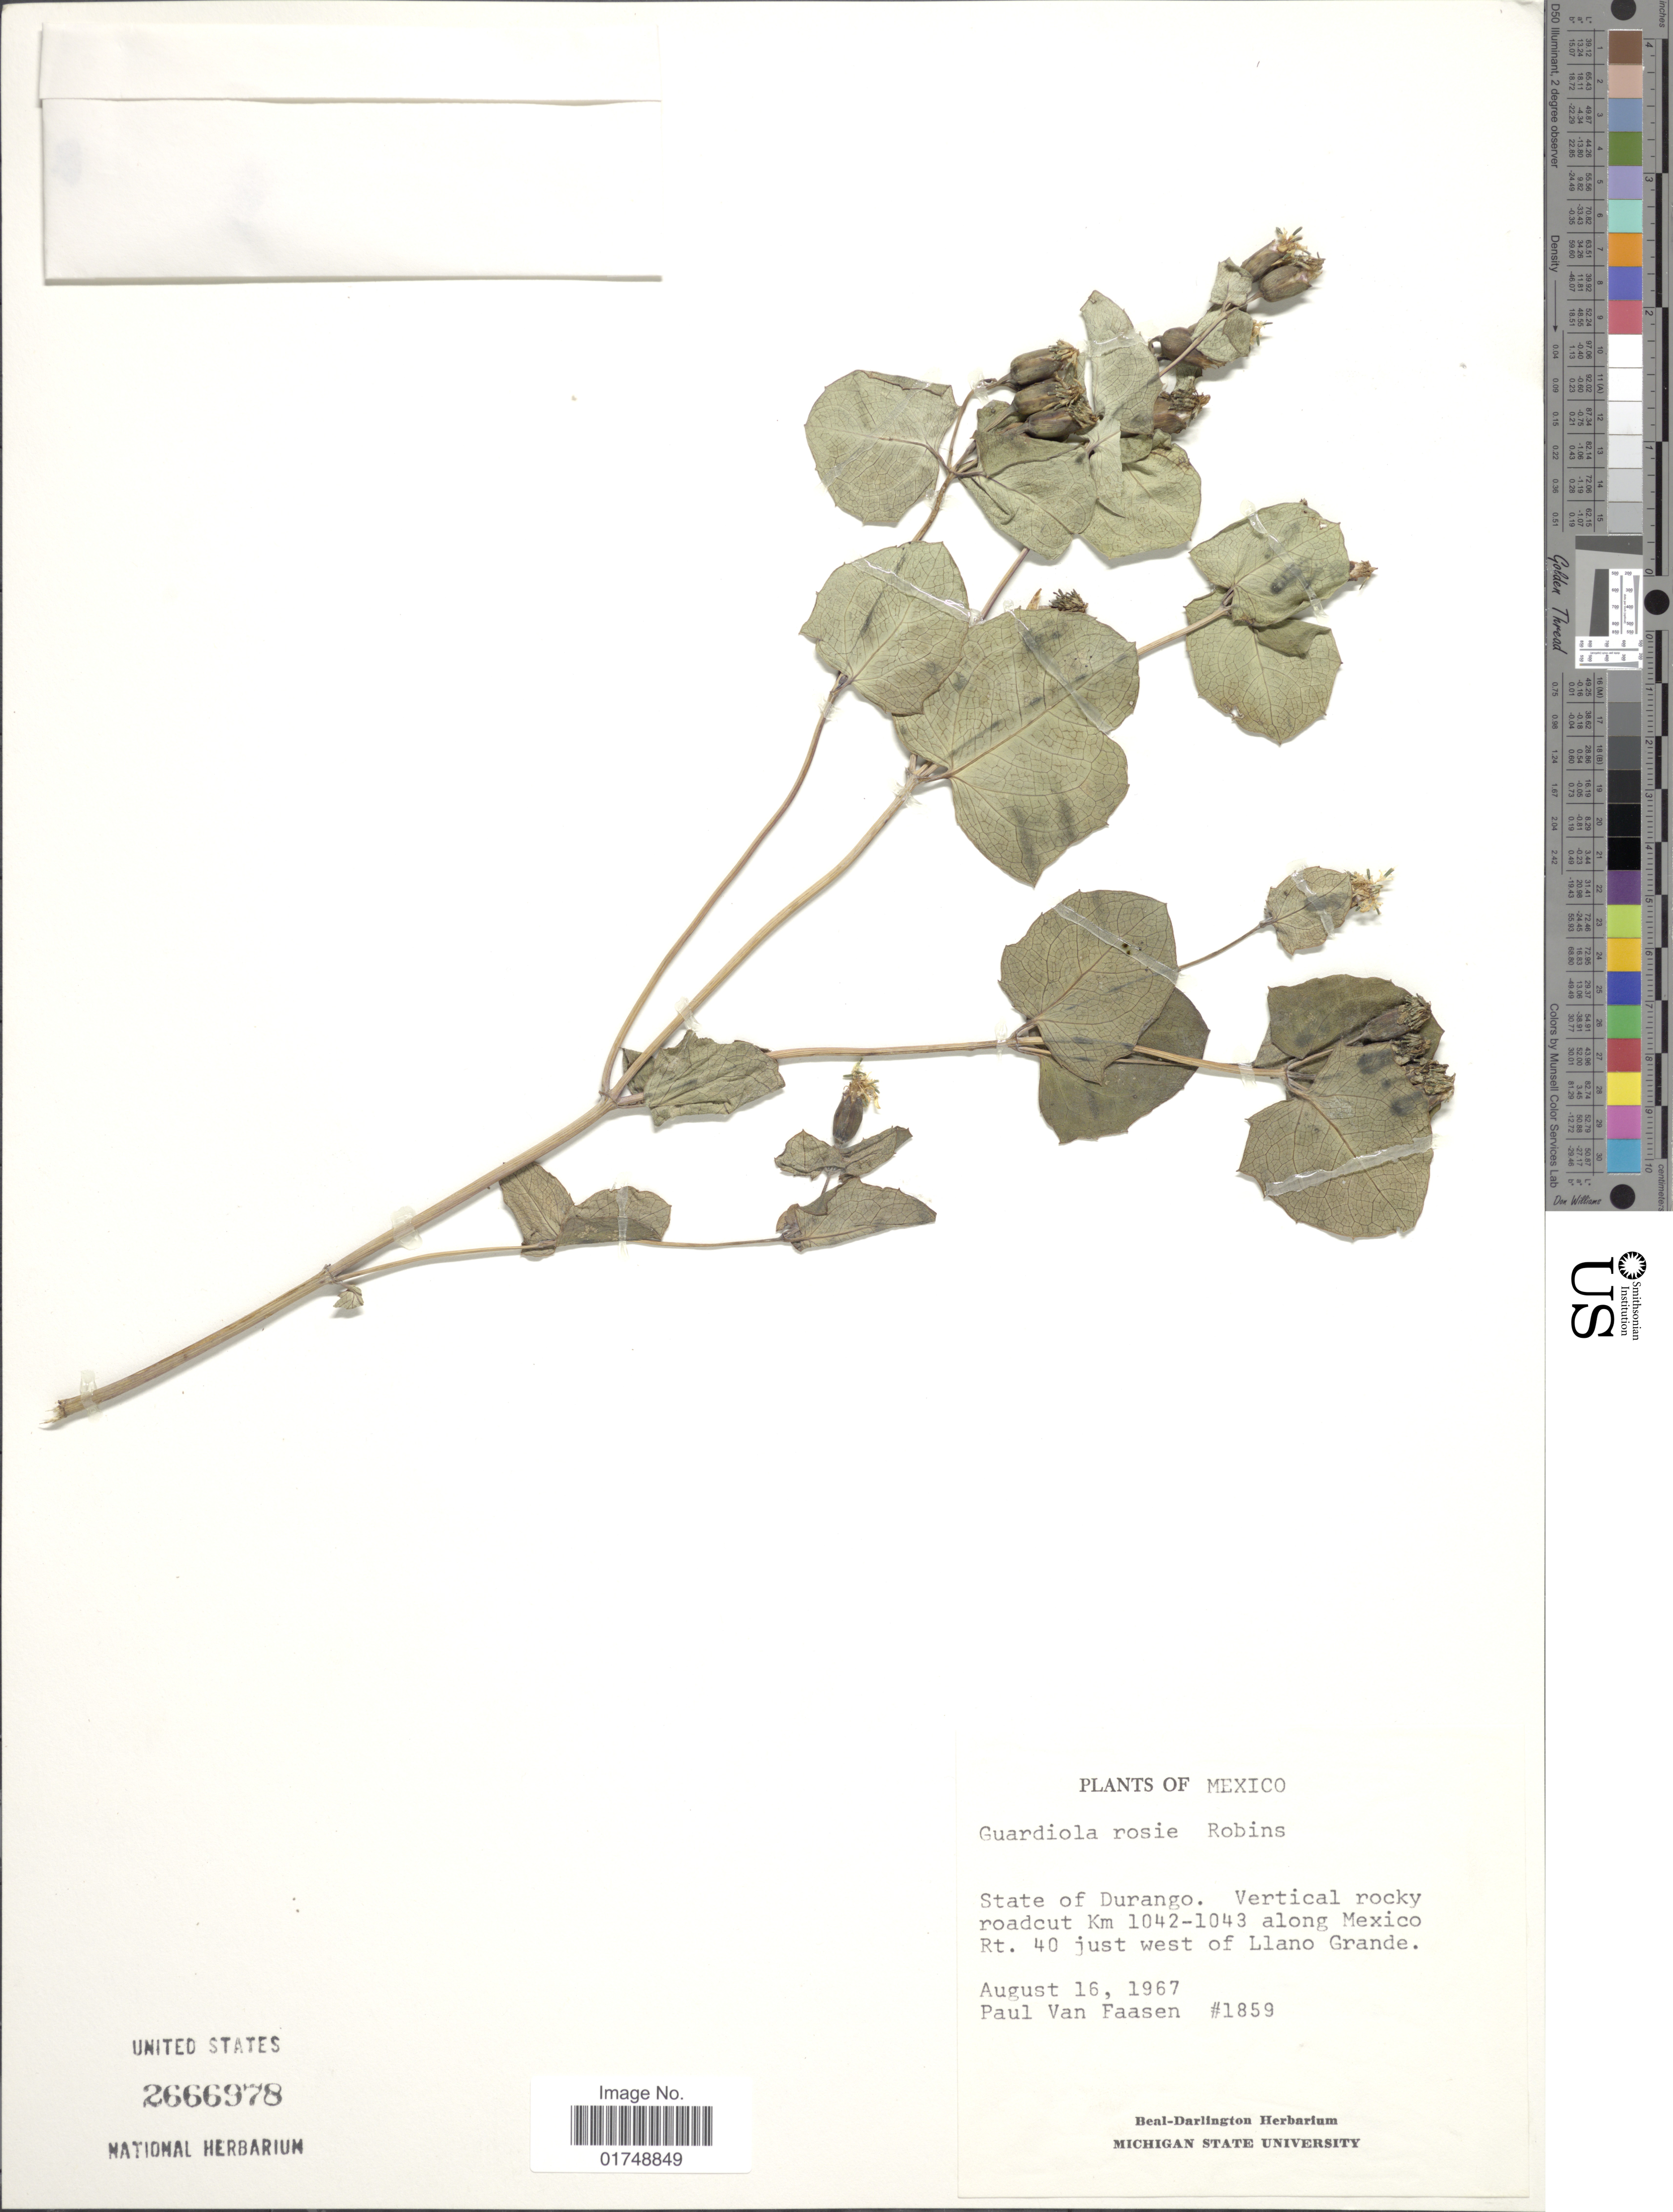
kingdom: Plantae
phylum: Tracheophyta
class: Magnoliopsida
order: Asterales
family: Asteraceae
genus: Guardiola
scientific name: Guardiola rosei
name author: B.L. Rob.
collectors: P. Van Faasen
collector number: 1589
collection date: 1967-08-16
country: Mexico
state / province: Durango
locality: State of Durango. Vertical rocky roadcut km 1042-1043 along Mexico Rt. 40 just west of Llano Grande.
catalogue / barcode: US 2666978